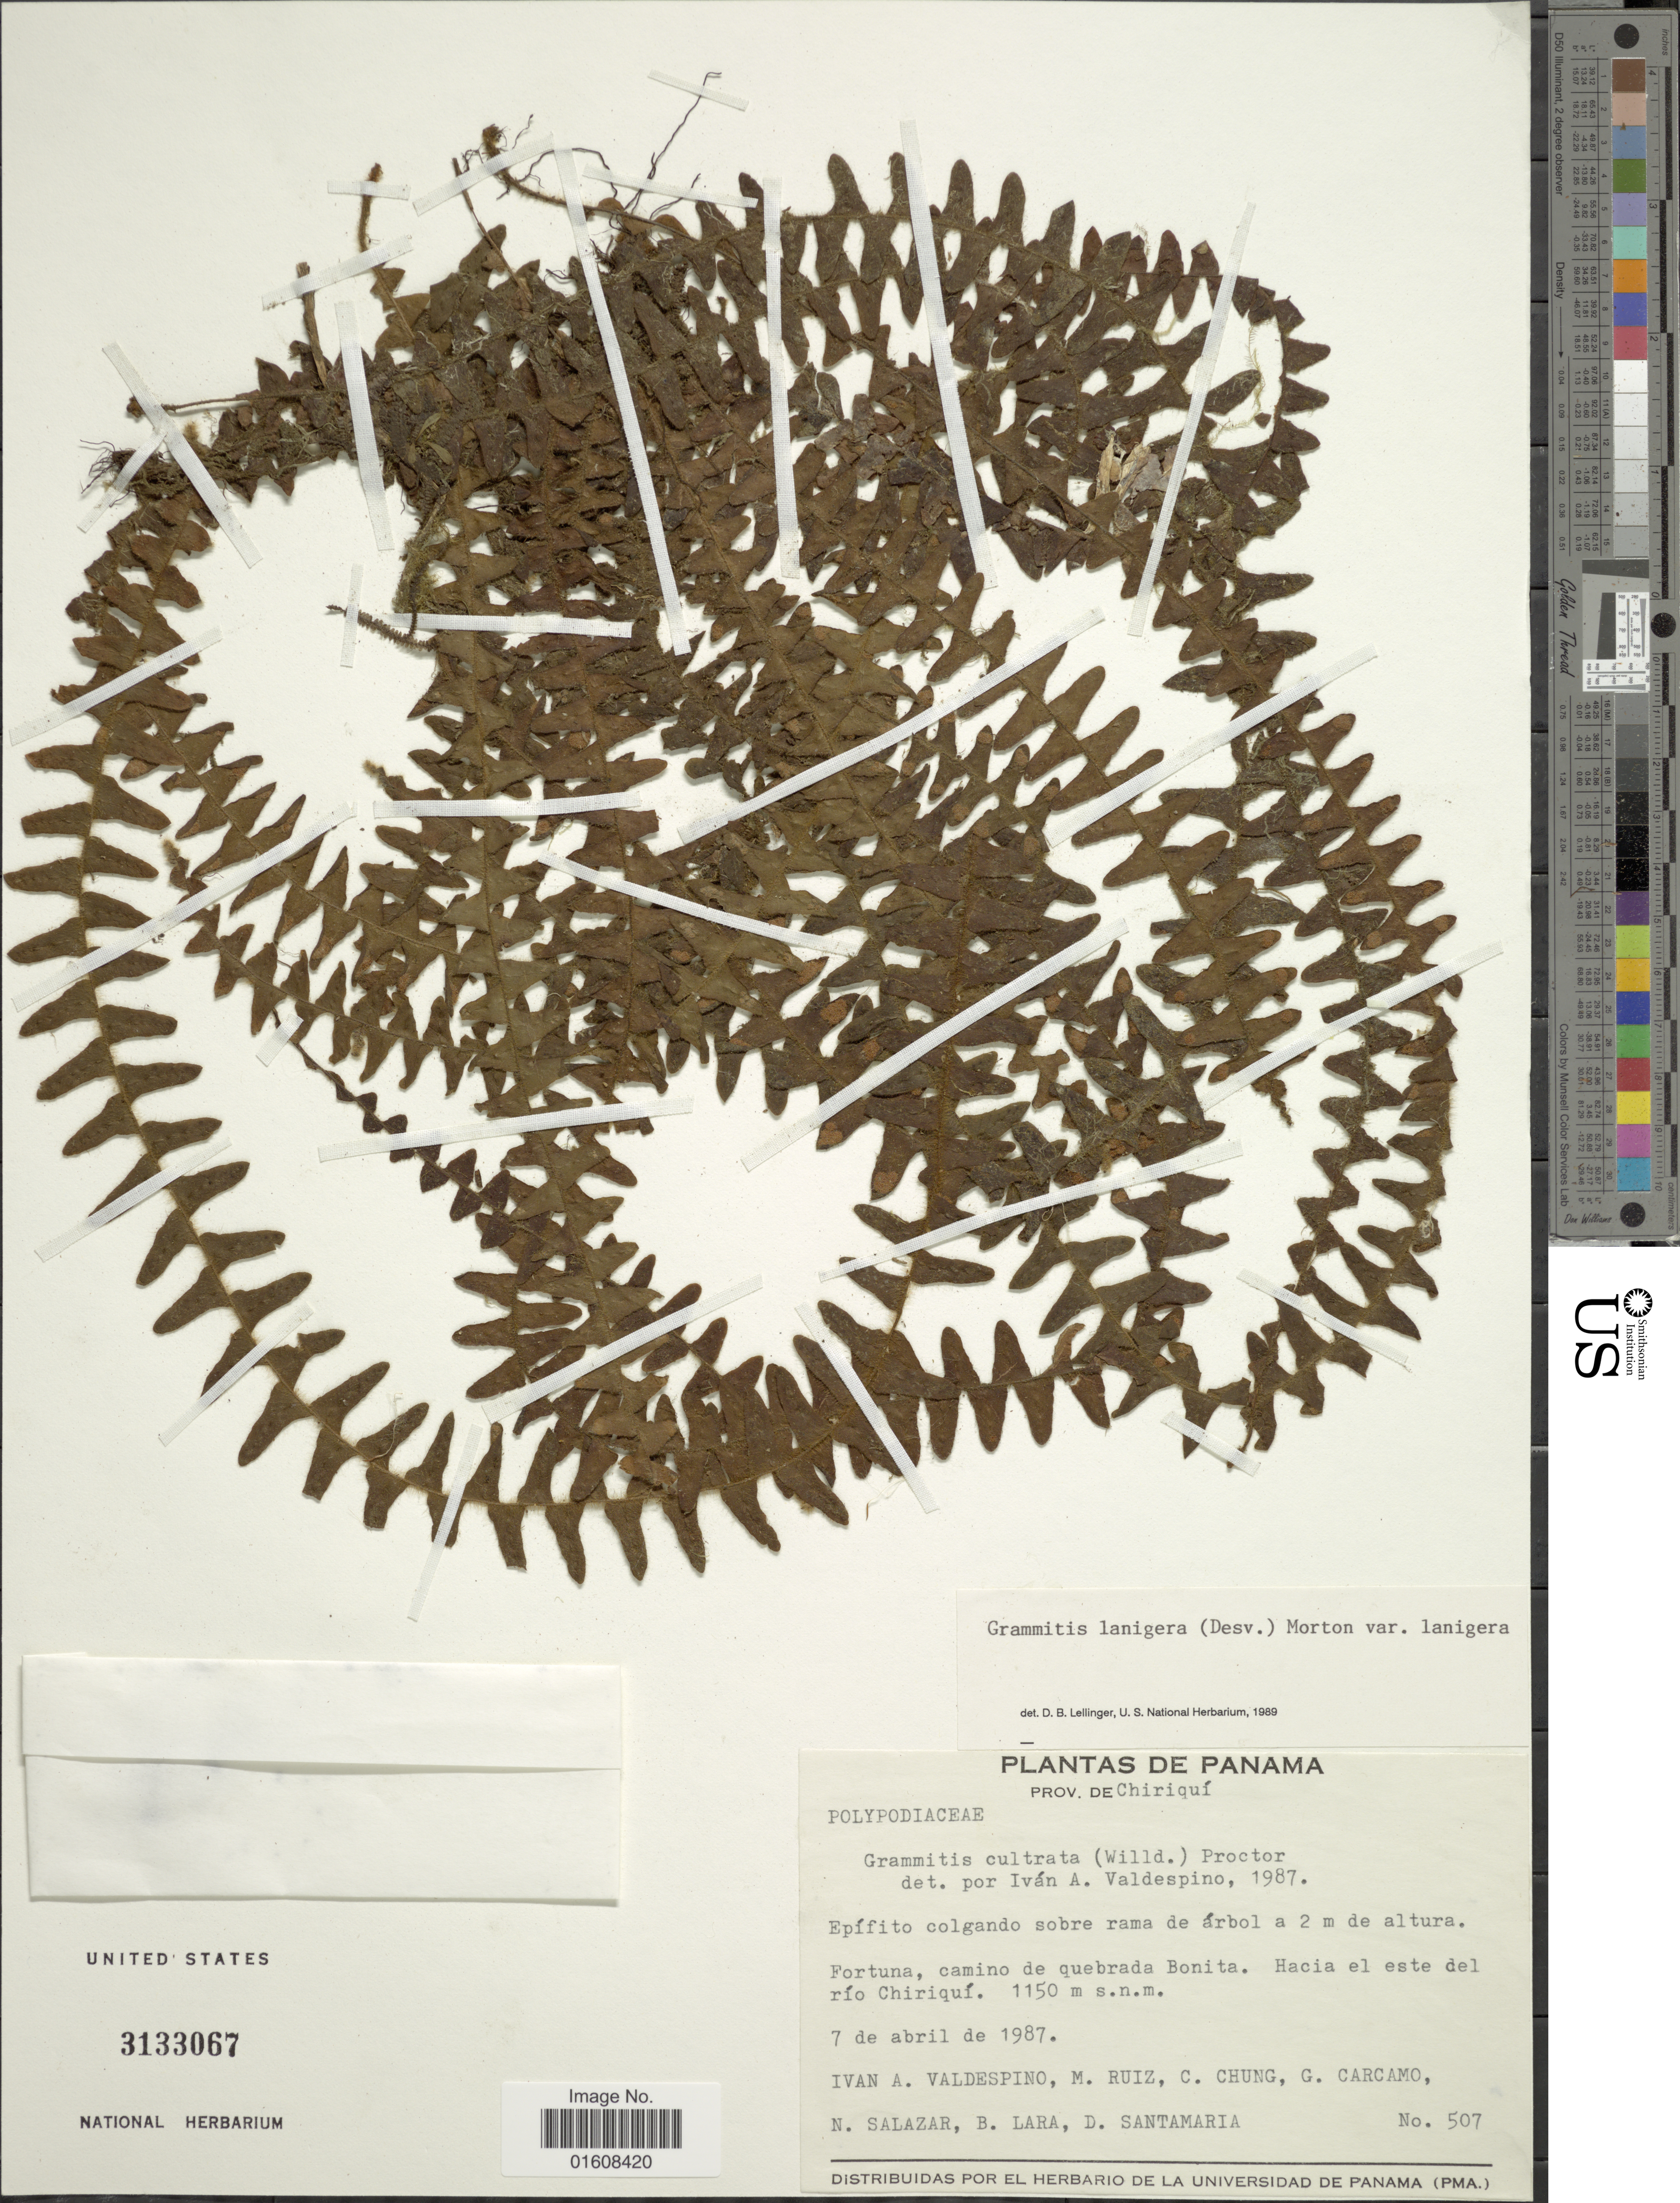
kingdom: Plantae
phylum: Tracheophyta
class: Polypodiopsida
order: Polypodiales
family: Polypodiaceae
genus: Alansmia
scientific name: Alansmia lanigera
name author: (Desv.) Moguel & M. Kessler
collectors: I. A. Valdespino, M. Ruiz, C. Chung, G. Carcamo & et al.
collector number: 507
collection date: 1987-04-07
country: Panama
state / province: Chiriqui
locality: Fortuna, camino de quebrada Bonita. Hacia el este del río Chiriquí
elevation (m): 1150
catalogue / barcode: US 3133067